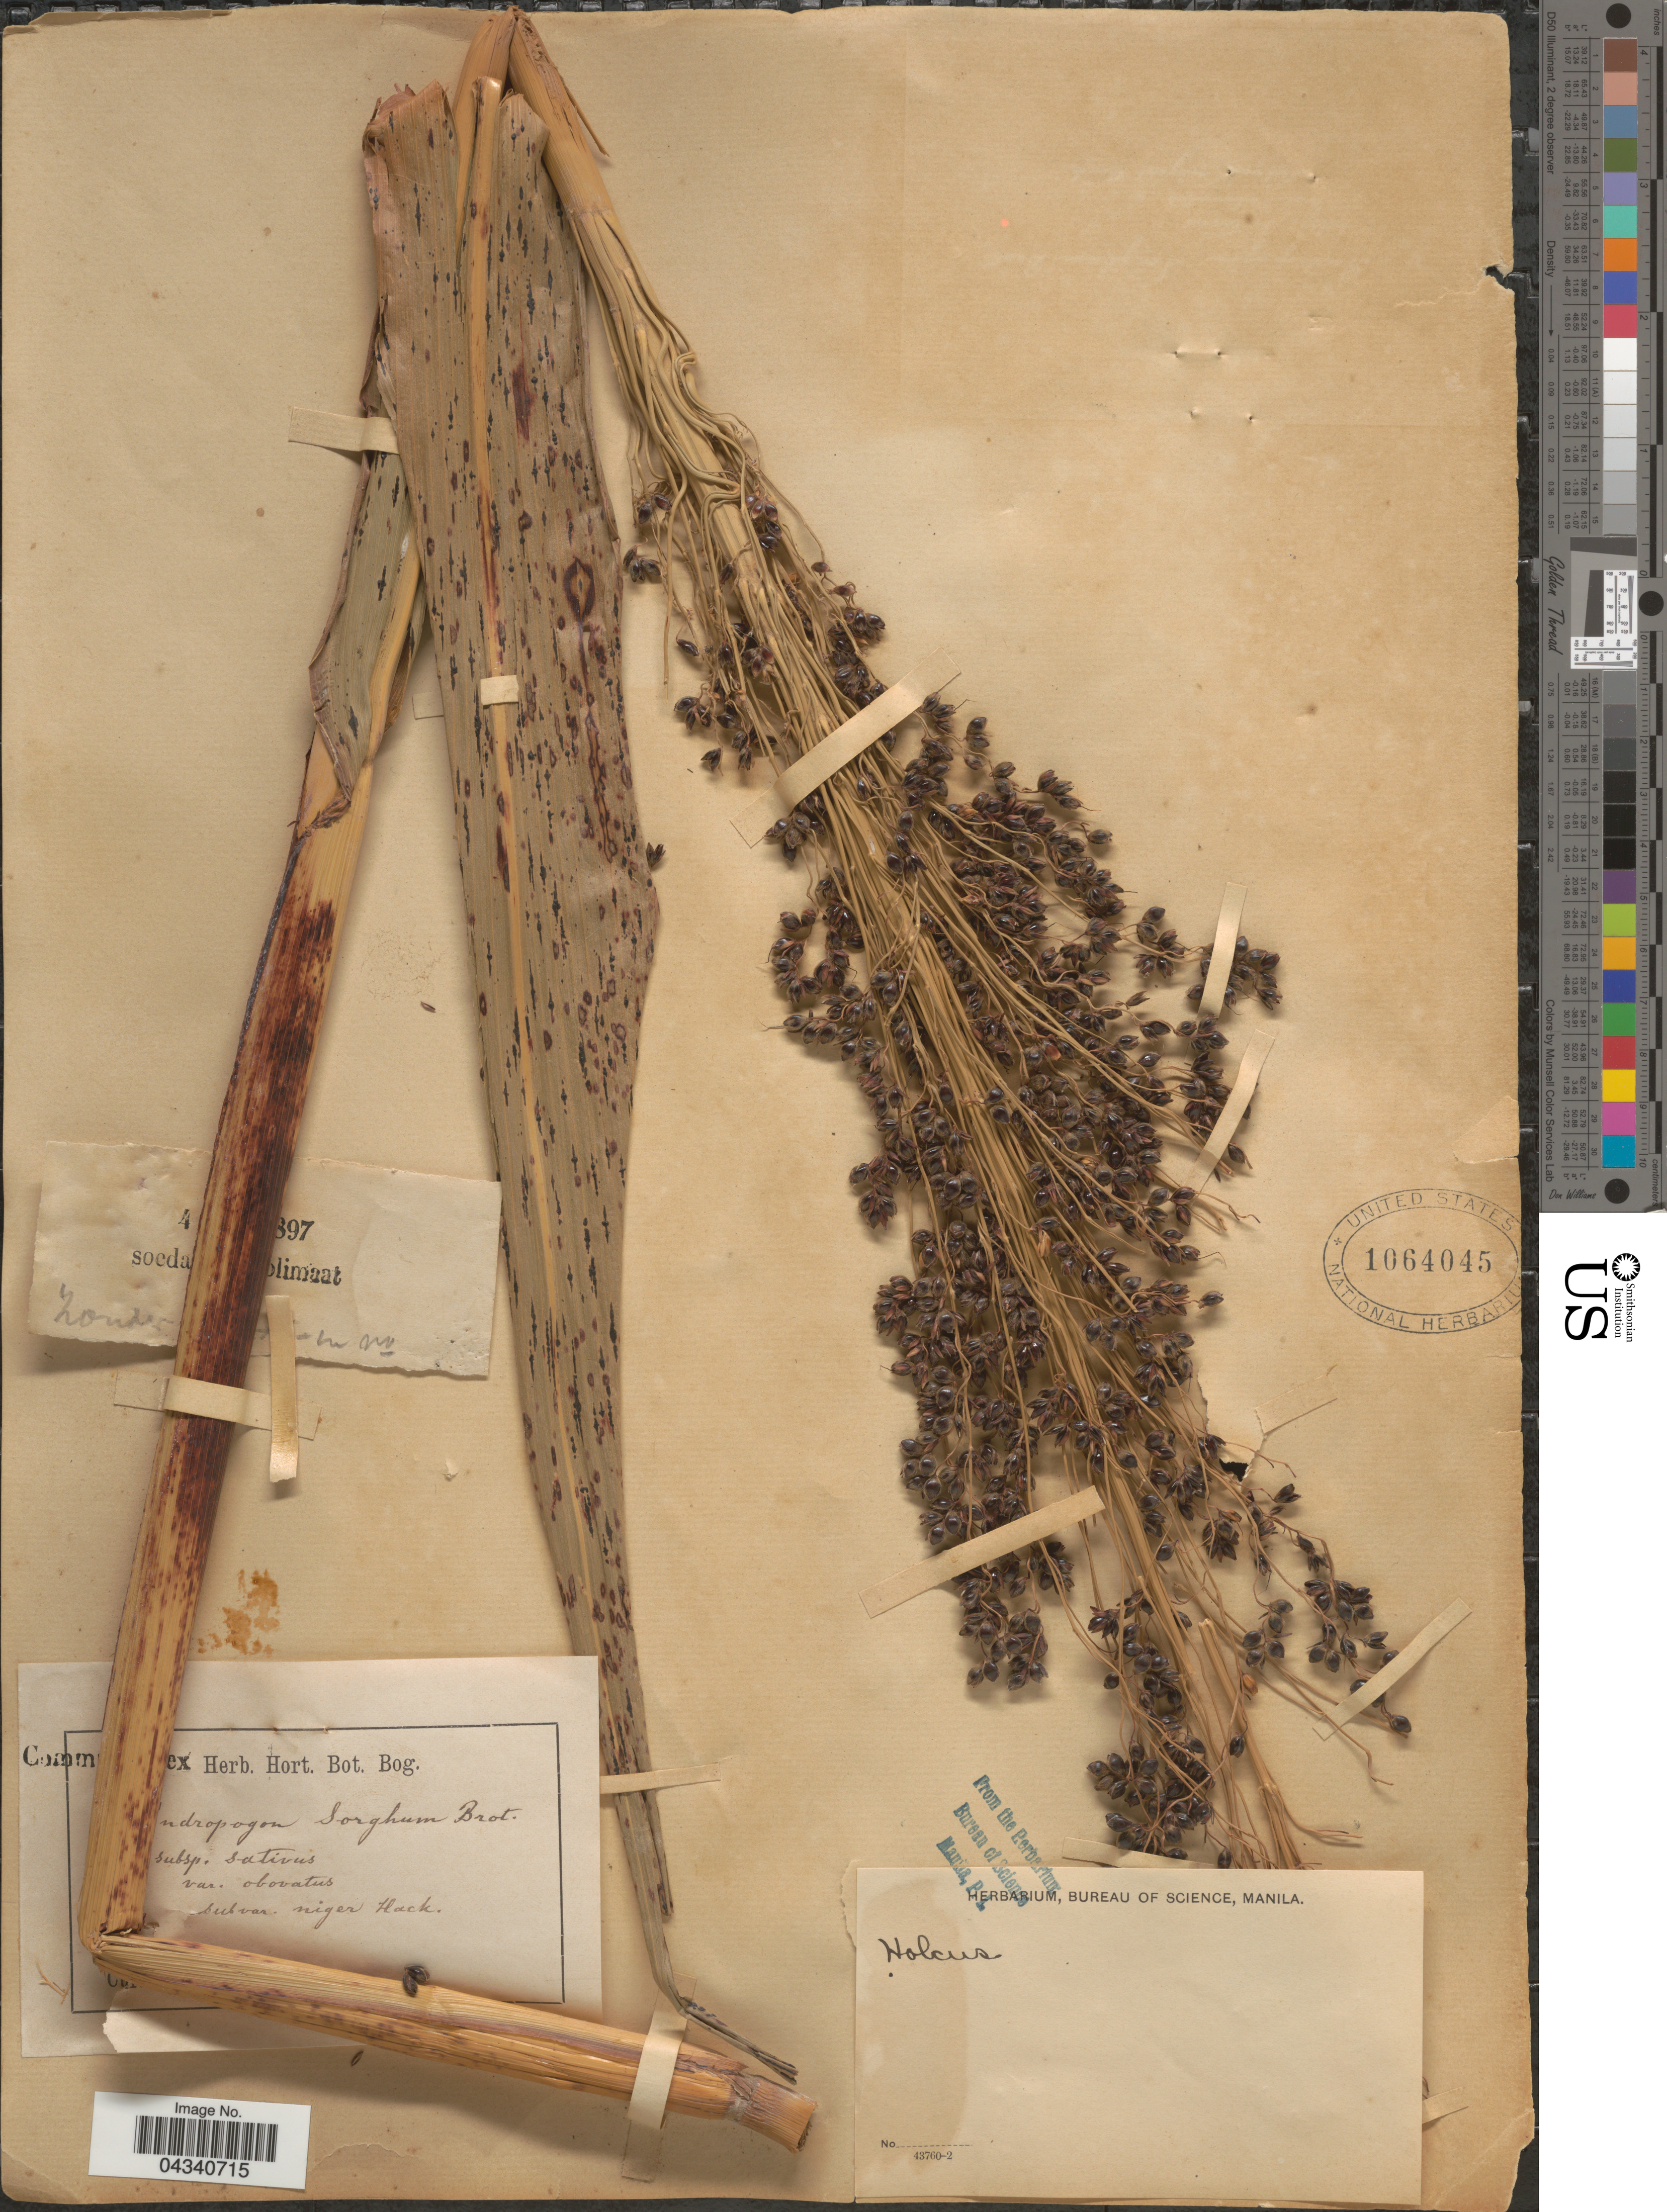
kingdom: Plantae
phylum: Tracheophyta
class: Liliopsida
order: Poales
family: Poaceae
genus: Sorghum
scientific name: Sorghum bicolor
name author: (L.) Moench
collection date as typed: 4 ! 897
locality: C [illegible text]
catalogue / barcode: US 1064045